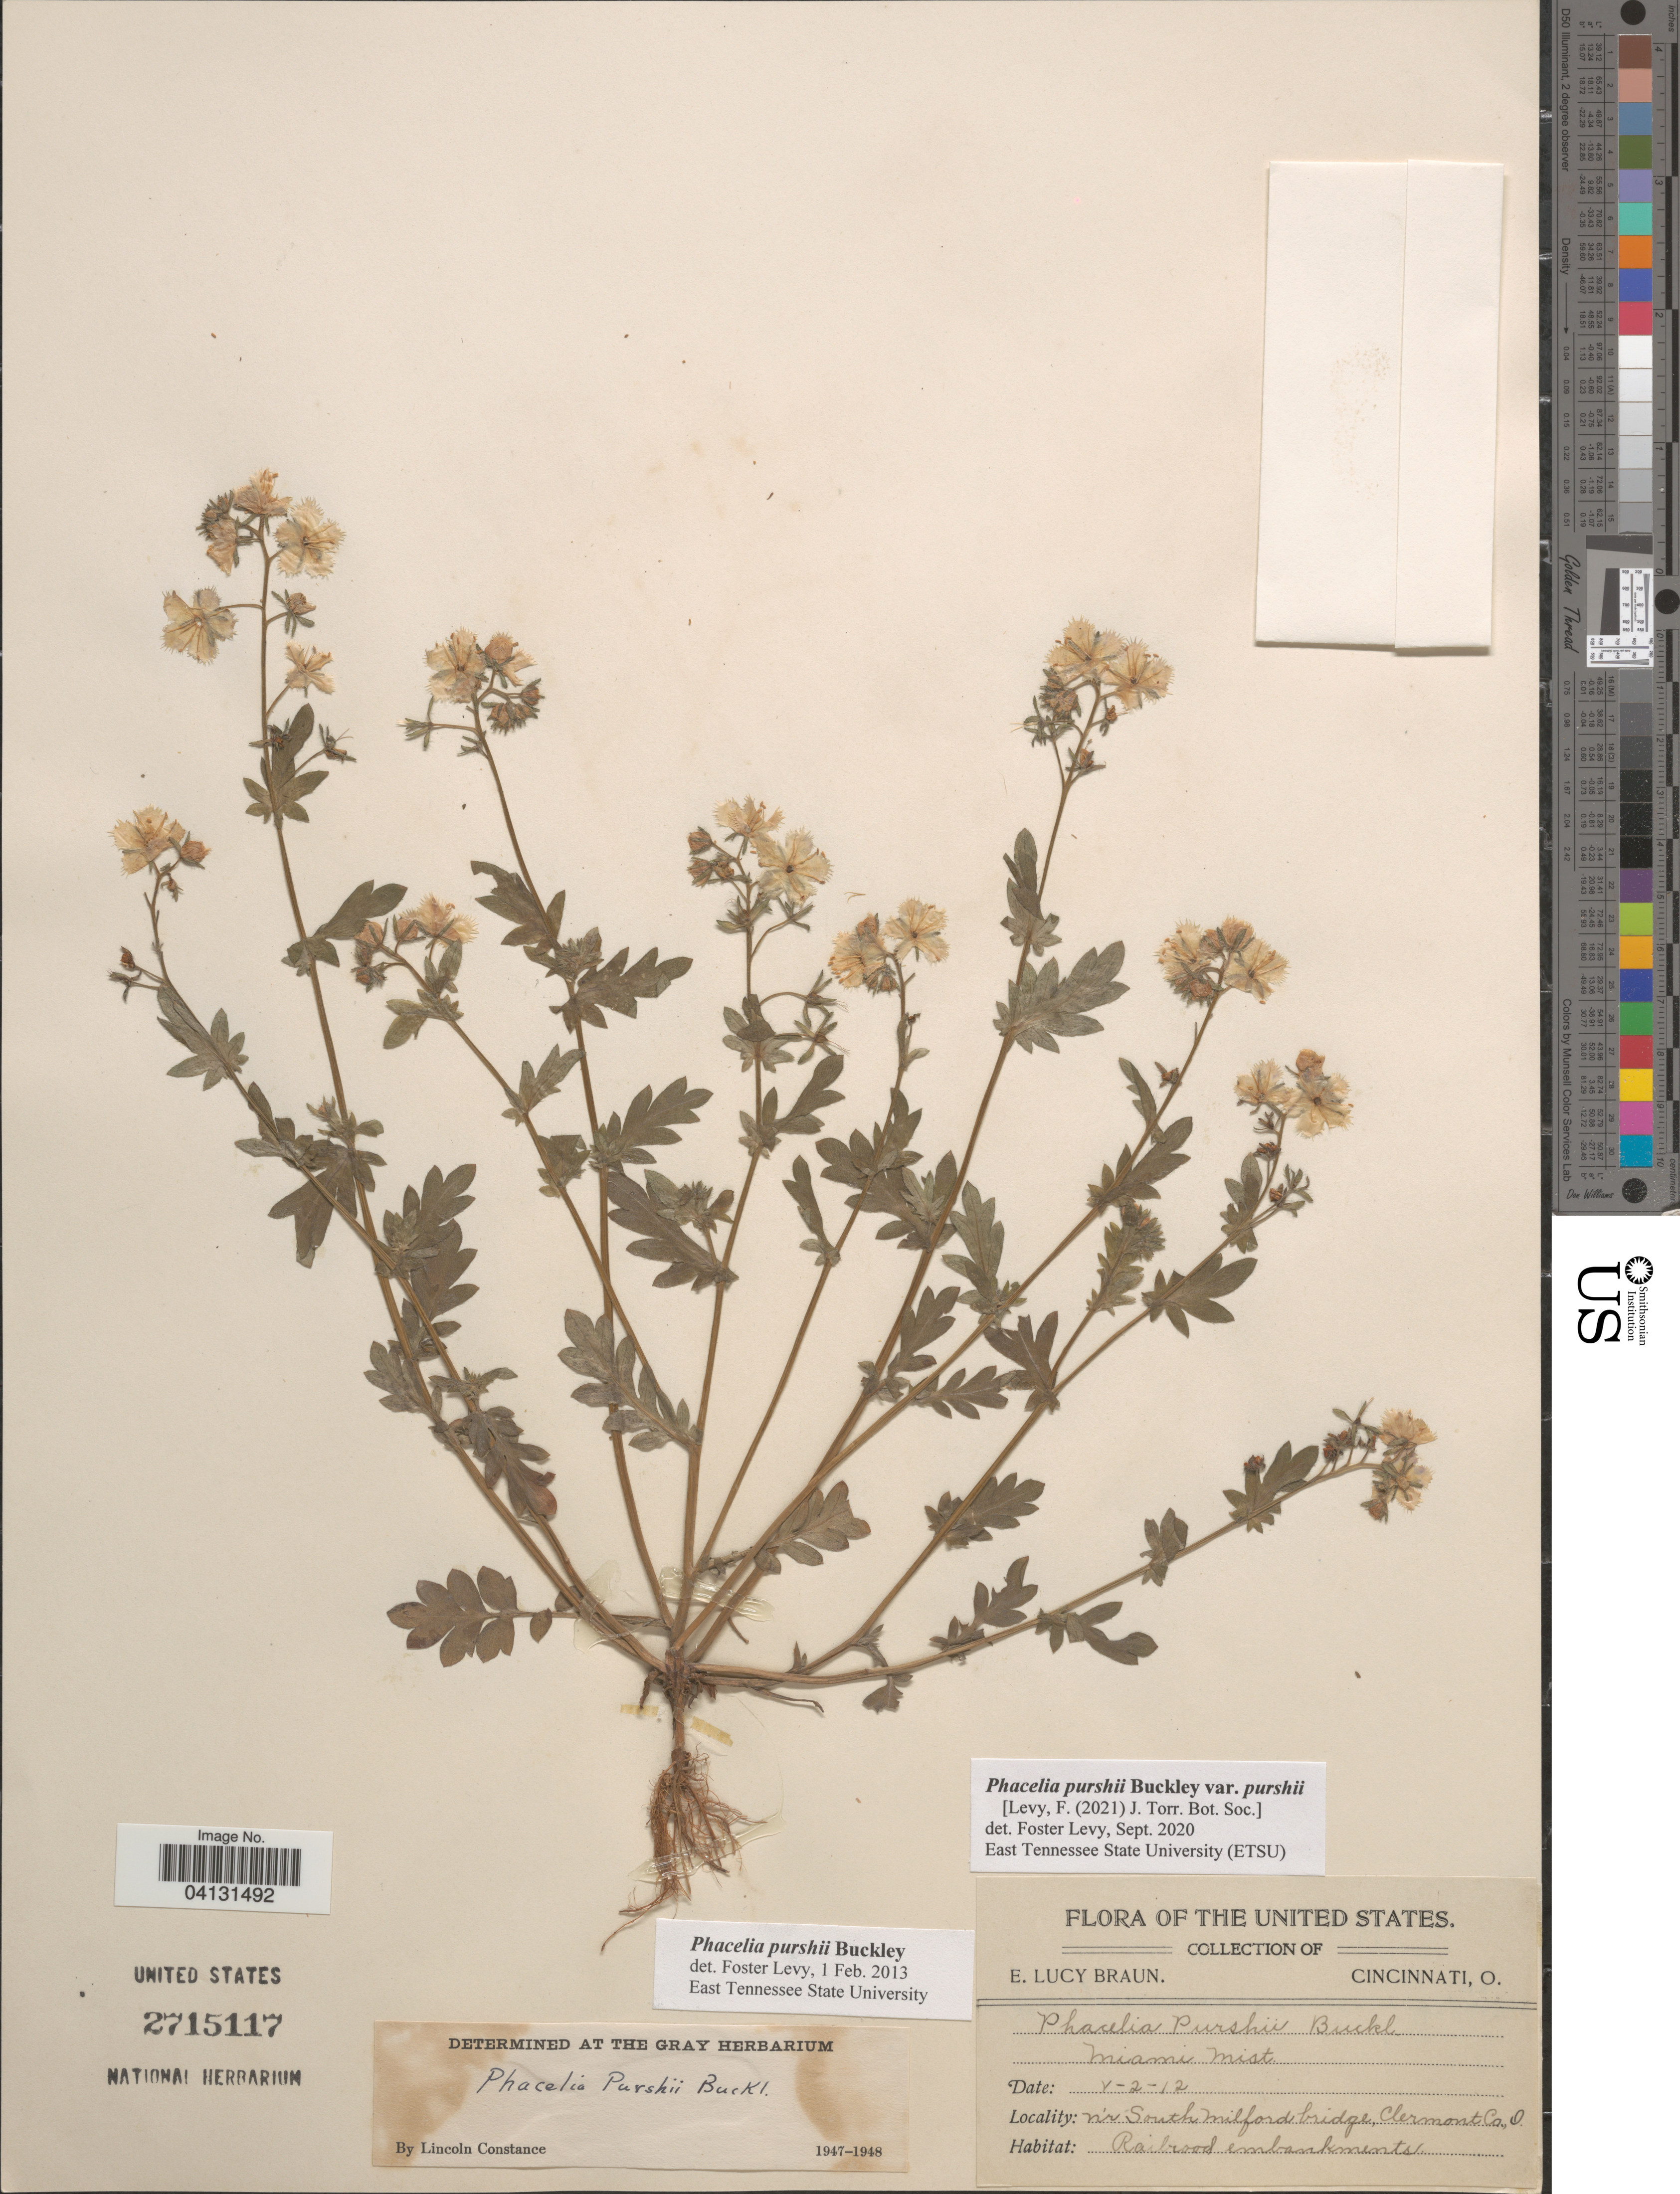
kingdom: Plantae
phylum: Tracheophyta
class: Magnoliopsida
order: Boraginales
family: Hydrophyllaceae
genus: Phacelia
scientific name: Phacelia purshii var. purshii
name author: Buckley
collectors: E. L. Braun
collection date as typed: Transcribed d/m/y: 2/5/12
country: United States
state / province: Ohio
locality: N'r South Milford bridge, Clermont Co.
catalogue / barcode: US 2715117